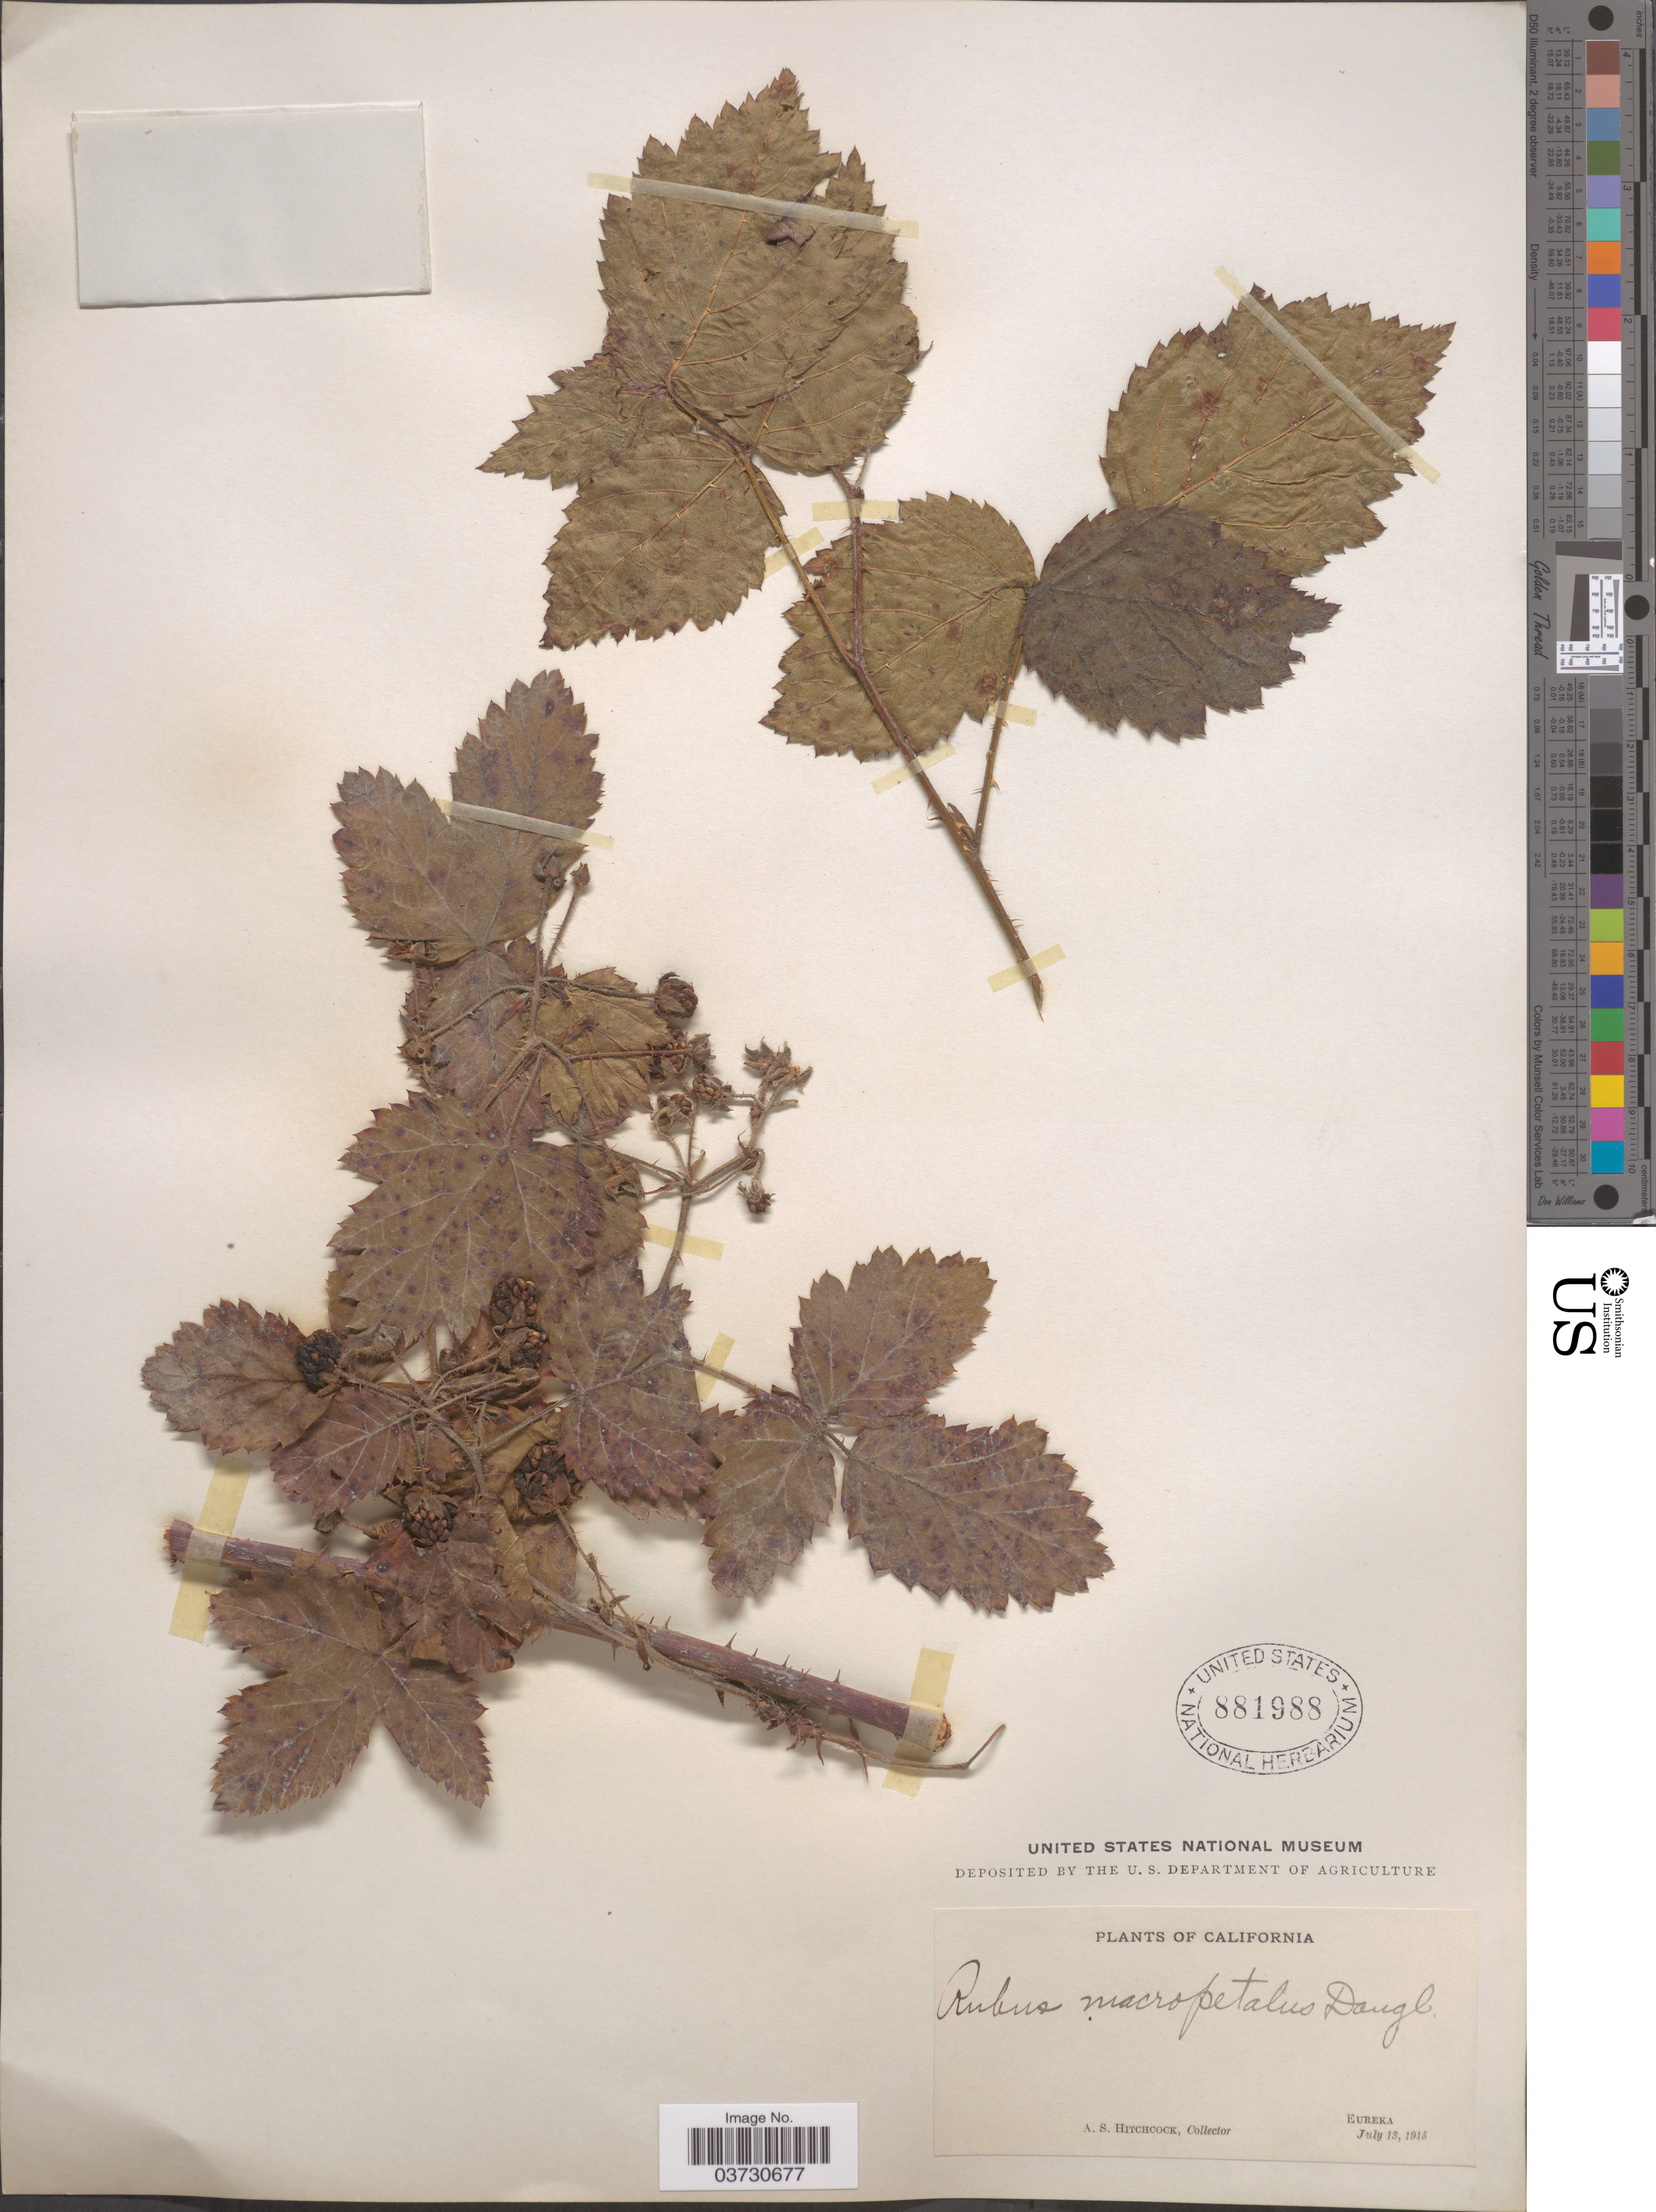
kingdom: Plantae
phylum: Tracheophyta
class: Magnoliopsida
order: Rosales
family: Rosaceae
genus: Rubus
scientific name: Rubus macropetalus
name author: Douglas ex Hook.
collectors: A. S. Hitchcock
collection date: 1915-07-13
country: United States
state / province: California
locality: Eureka.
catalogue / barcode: US 881988